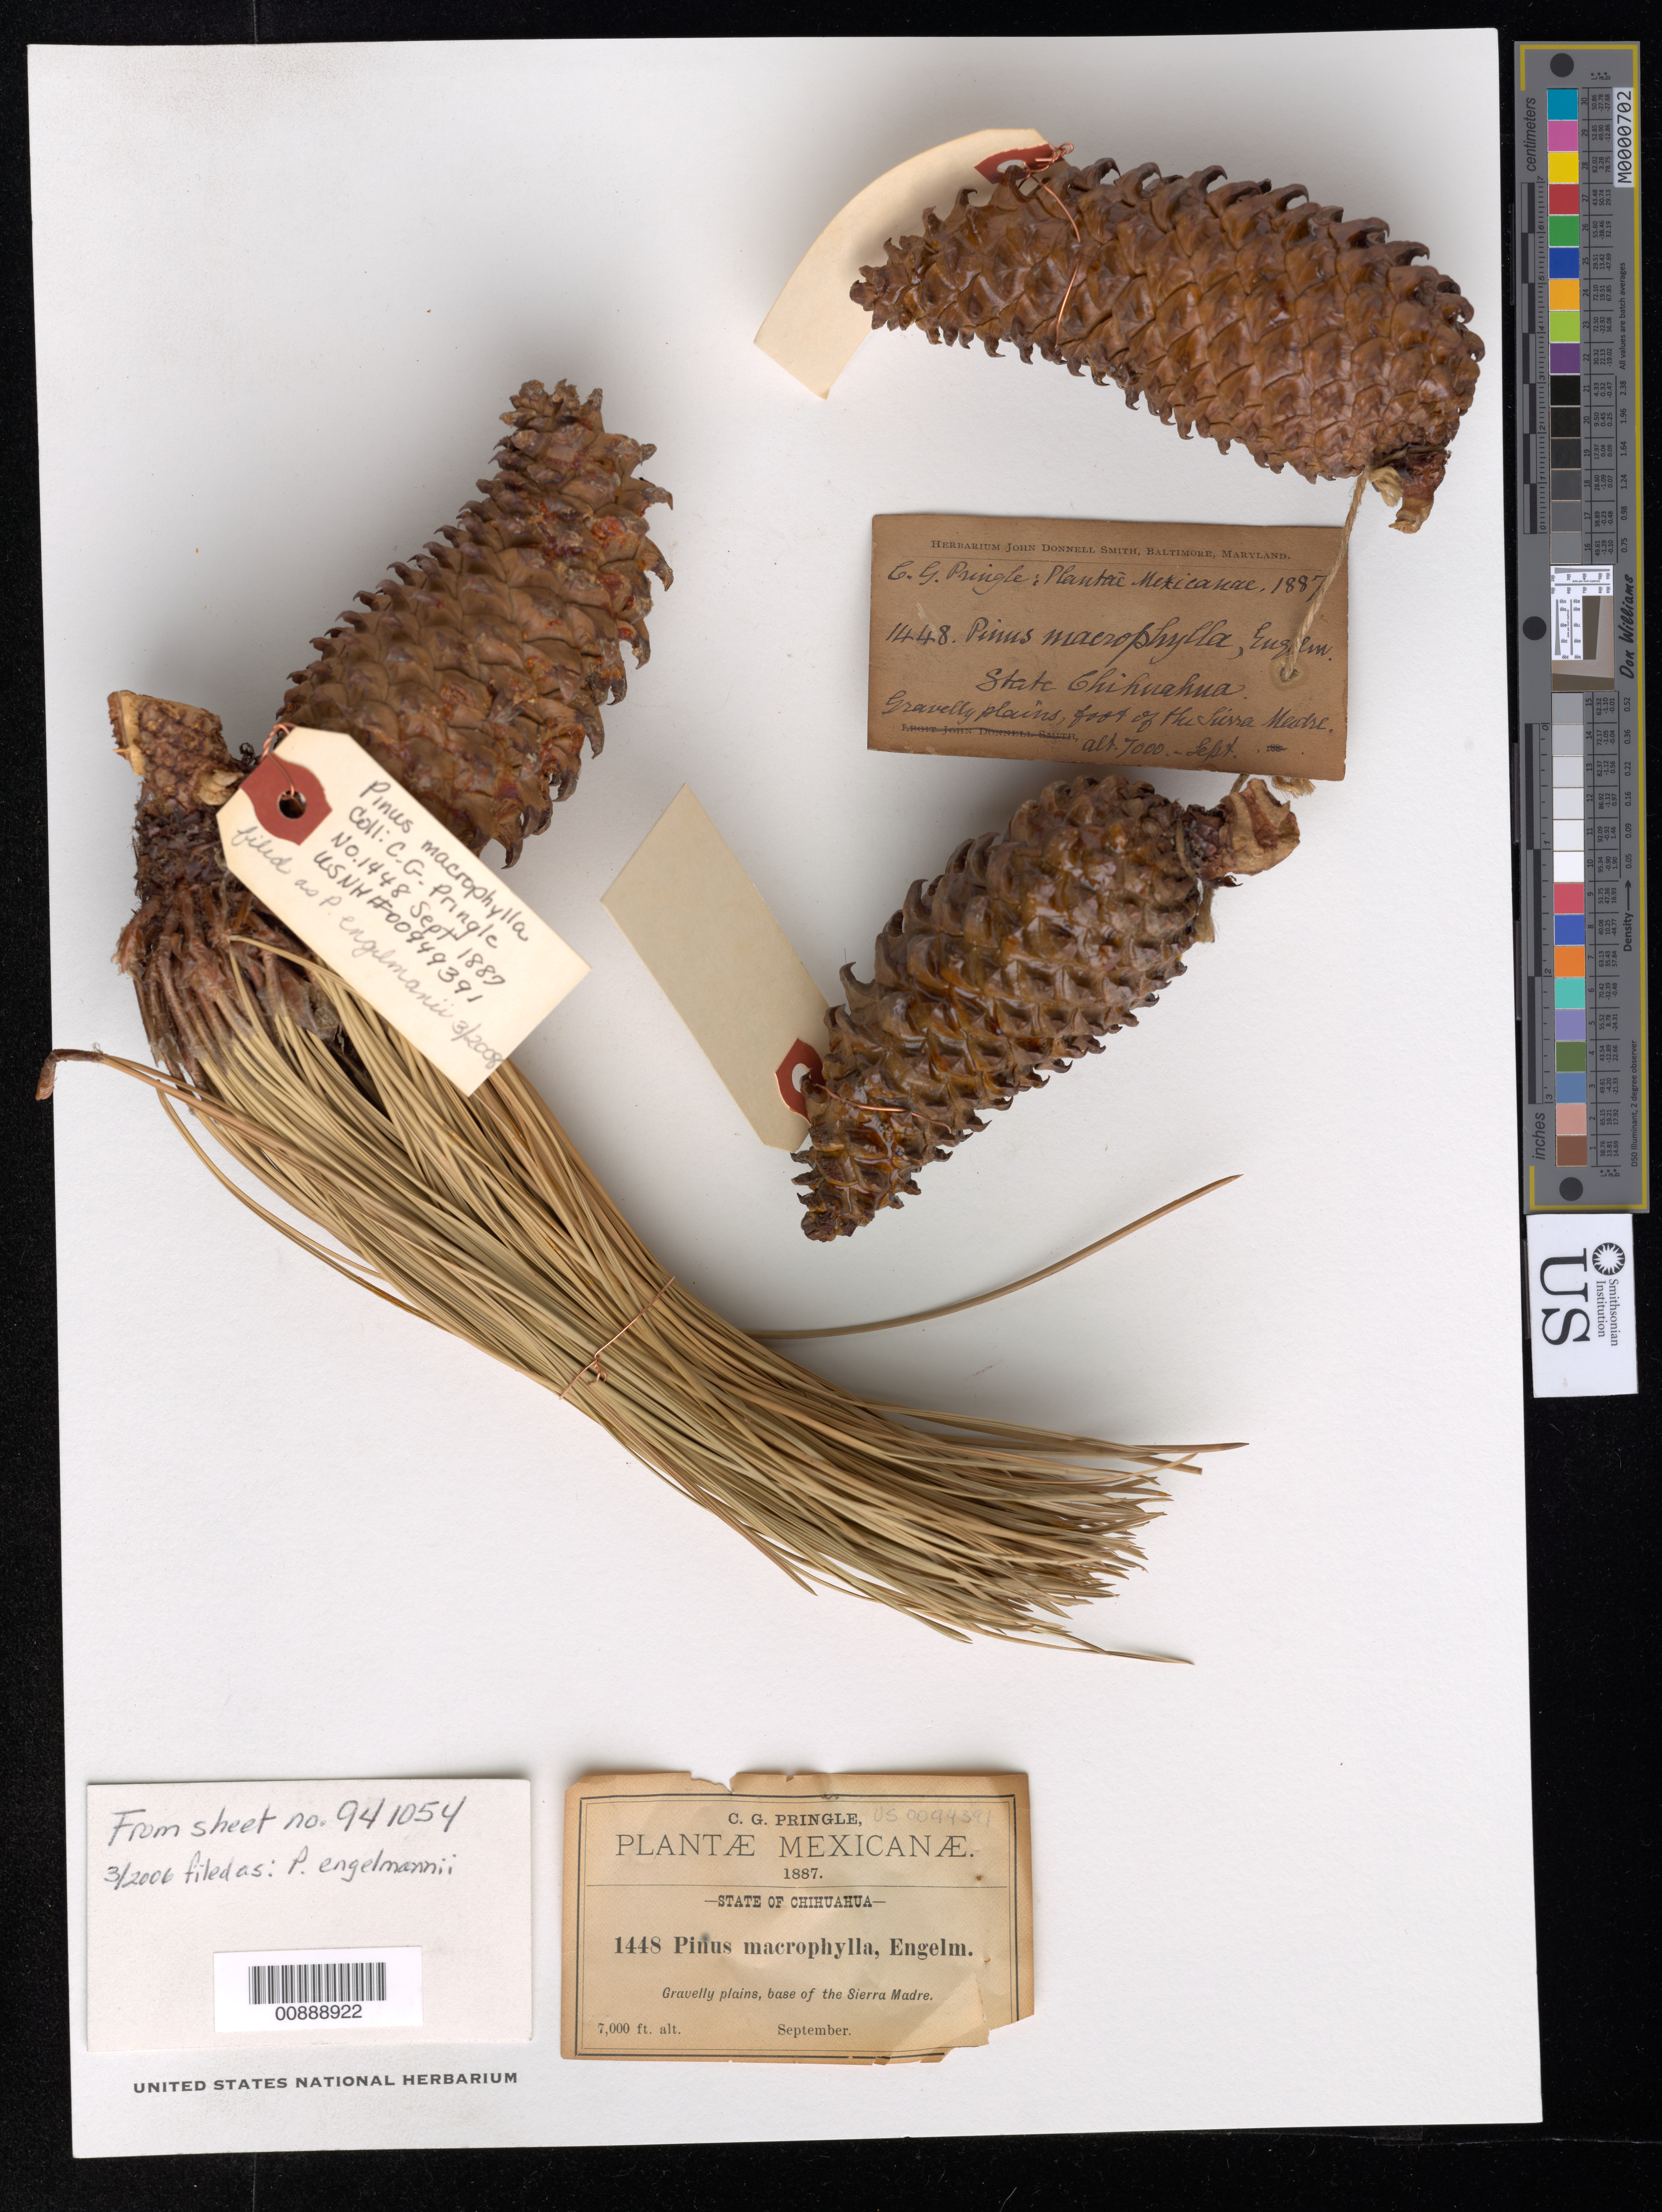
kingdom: Plantae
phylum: Tracheophyta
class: Pinopsida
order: Pinales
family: Pinaceae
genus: Pinus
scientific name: Pinus engelmannii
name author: Carrière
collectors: C. G. Pringle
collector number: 1448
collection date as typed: Sep 1887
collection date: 1887-09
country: Mexico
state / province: Chihuahua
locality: Base of Sierra Madre, Chihuahua.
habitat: Gravelly plains.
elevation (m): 2134